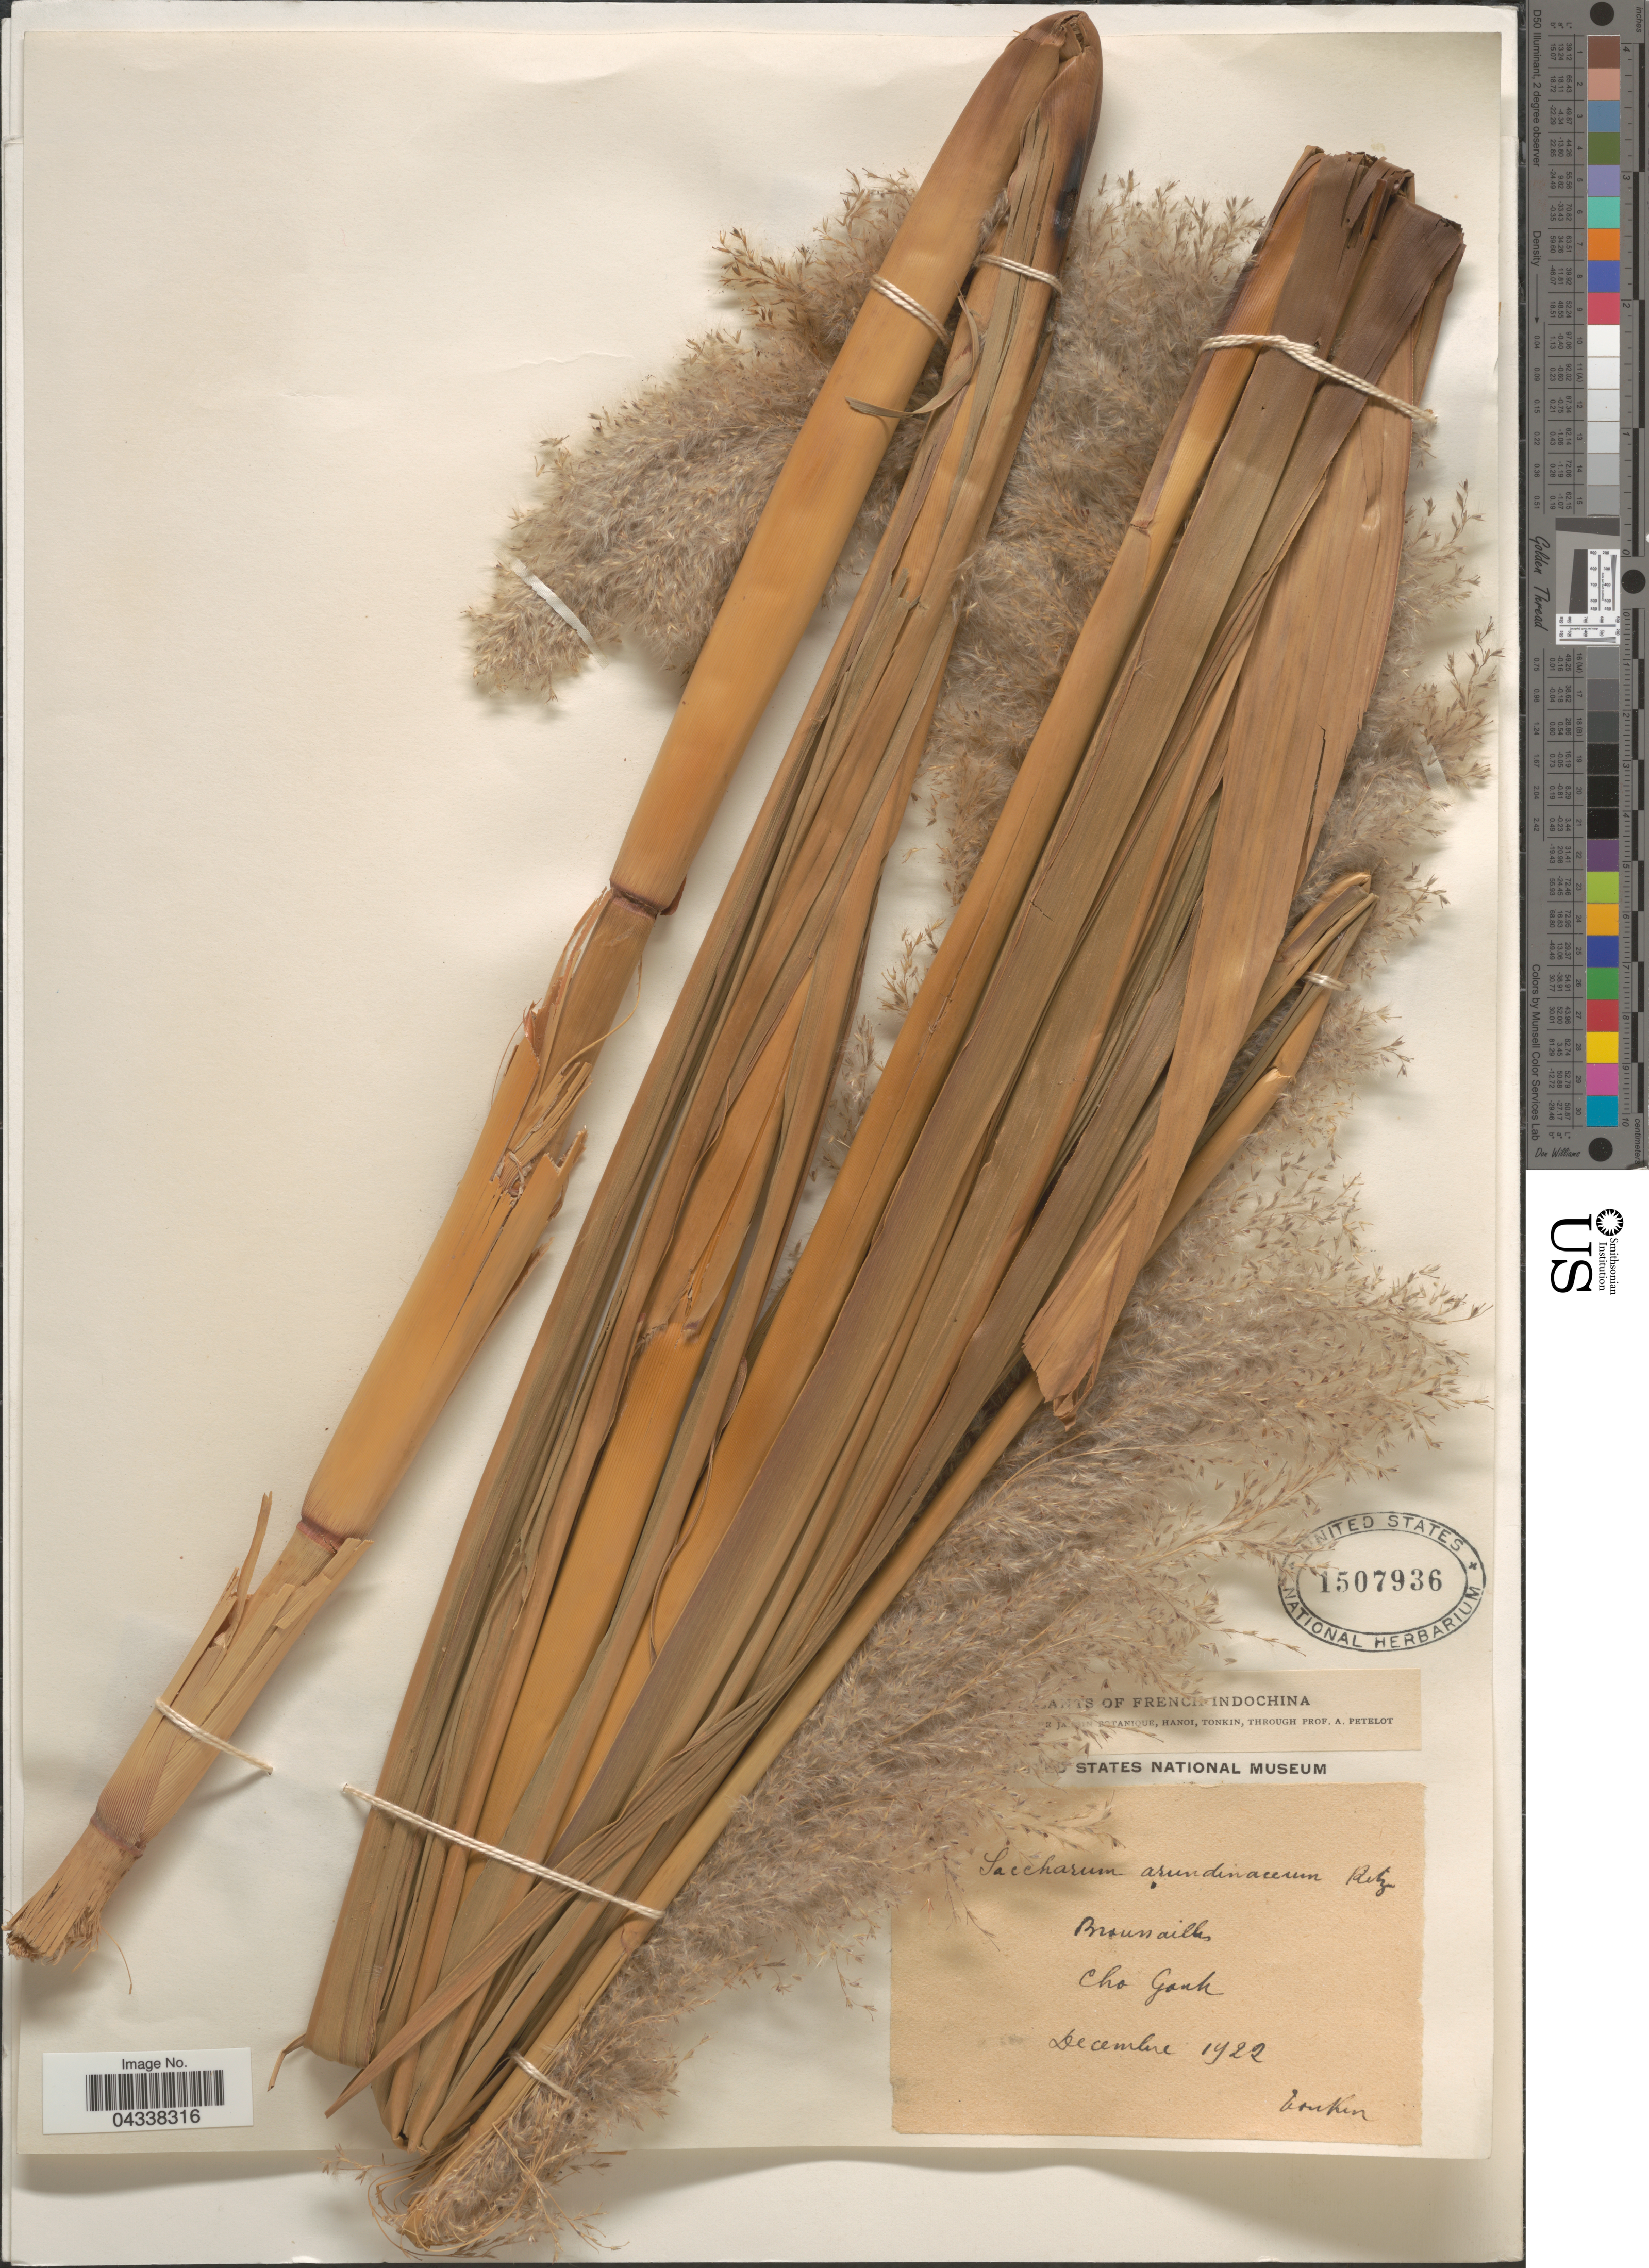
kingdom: Plantae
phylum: Tracheophyta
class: Liliopsida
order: Poales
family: Poaceae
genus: Tripidium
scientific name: Tripidium arundinaceum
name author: (Retz.) Welker et al.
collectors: A. Petelot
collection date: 1922-12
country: Vietnam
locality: French Indochina. Braunailles. Cho Ganh. Tonkin.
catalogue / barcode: US 1507936